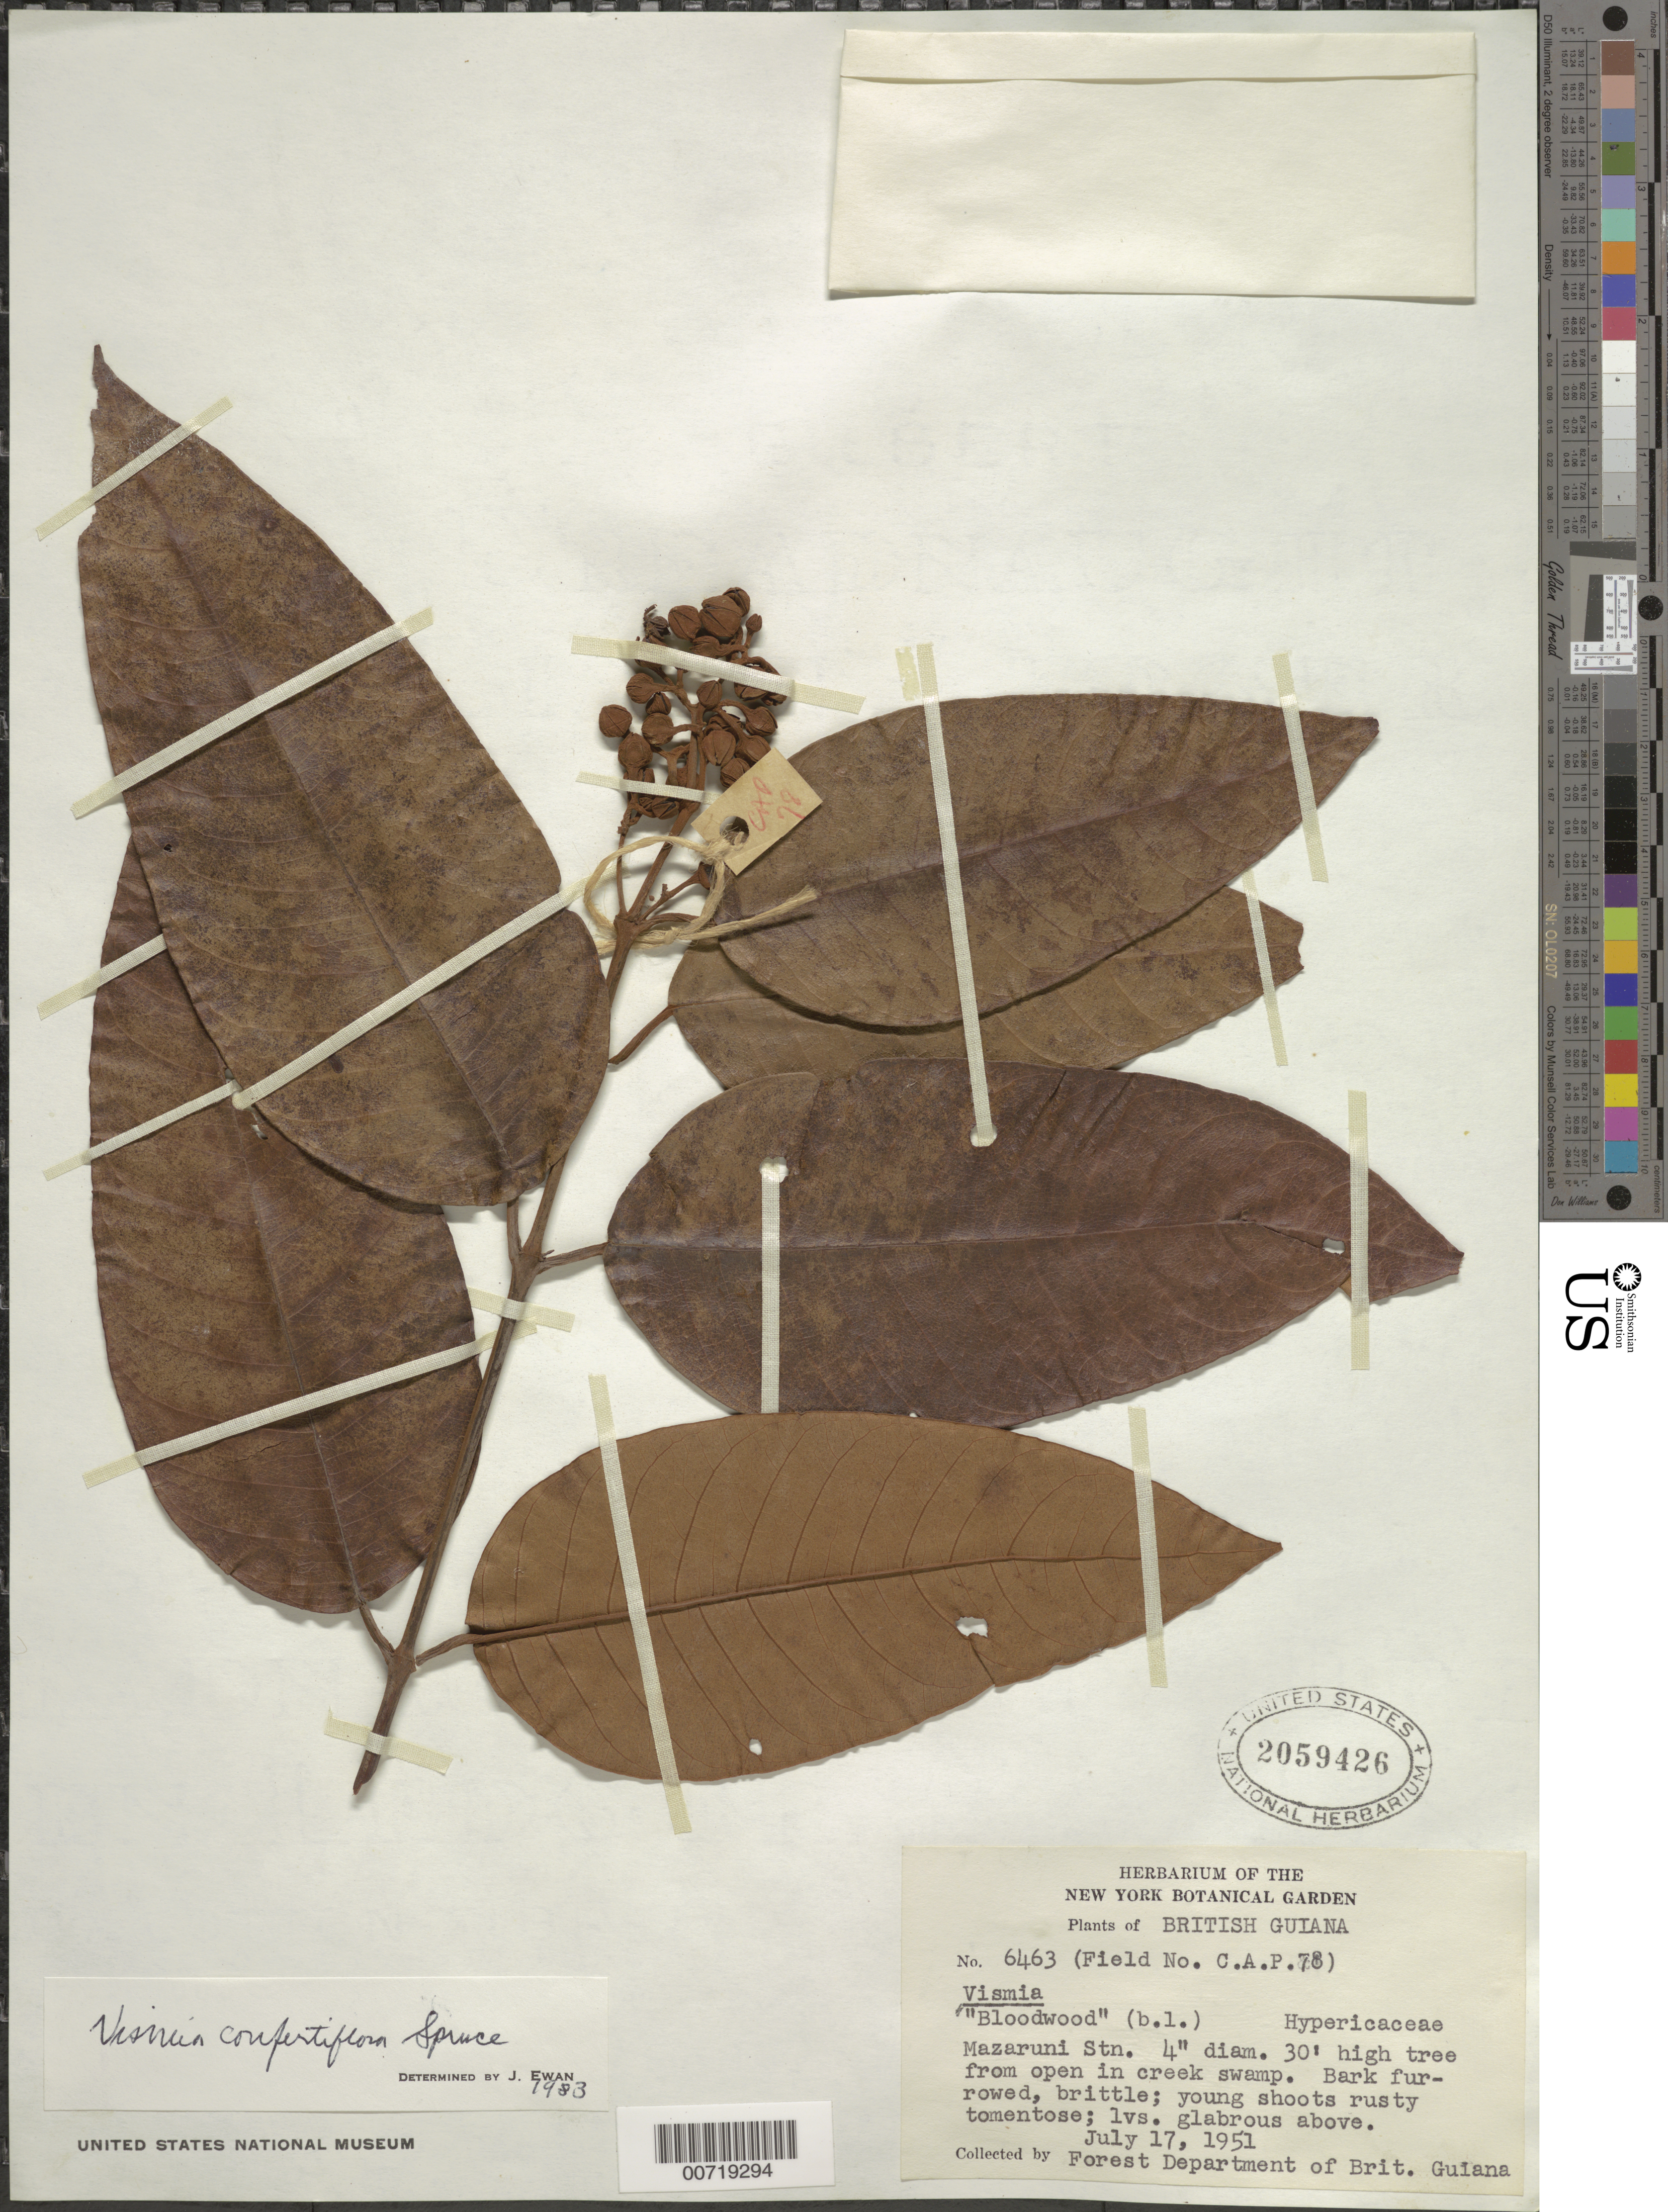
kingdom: Plantae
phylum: Tracheophyta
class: Magnoliopsida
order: Malpighiales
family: Hypericaceae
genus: Vismia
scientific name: Vismia confertiflora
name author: Spruce ex Reichardt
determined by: Ewan, J. A.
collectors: Forest Dept. B. G. & British Guiana Forestry Dept.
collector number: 6463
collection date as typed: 17-Jul-51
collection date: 1951-07-17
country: Guyana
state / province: Cuyuni-Mazaruni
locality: Mazaruni Station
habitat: Creek swamp, in open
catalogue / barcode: US 2059426